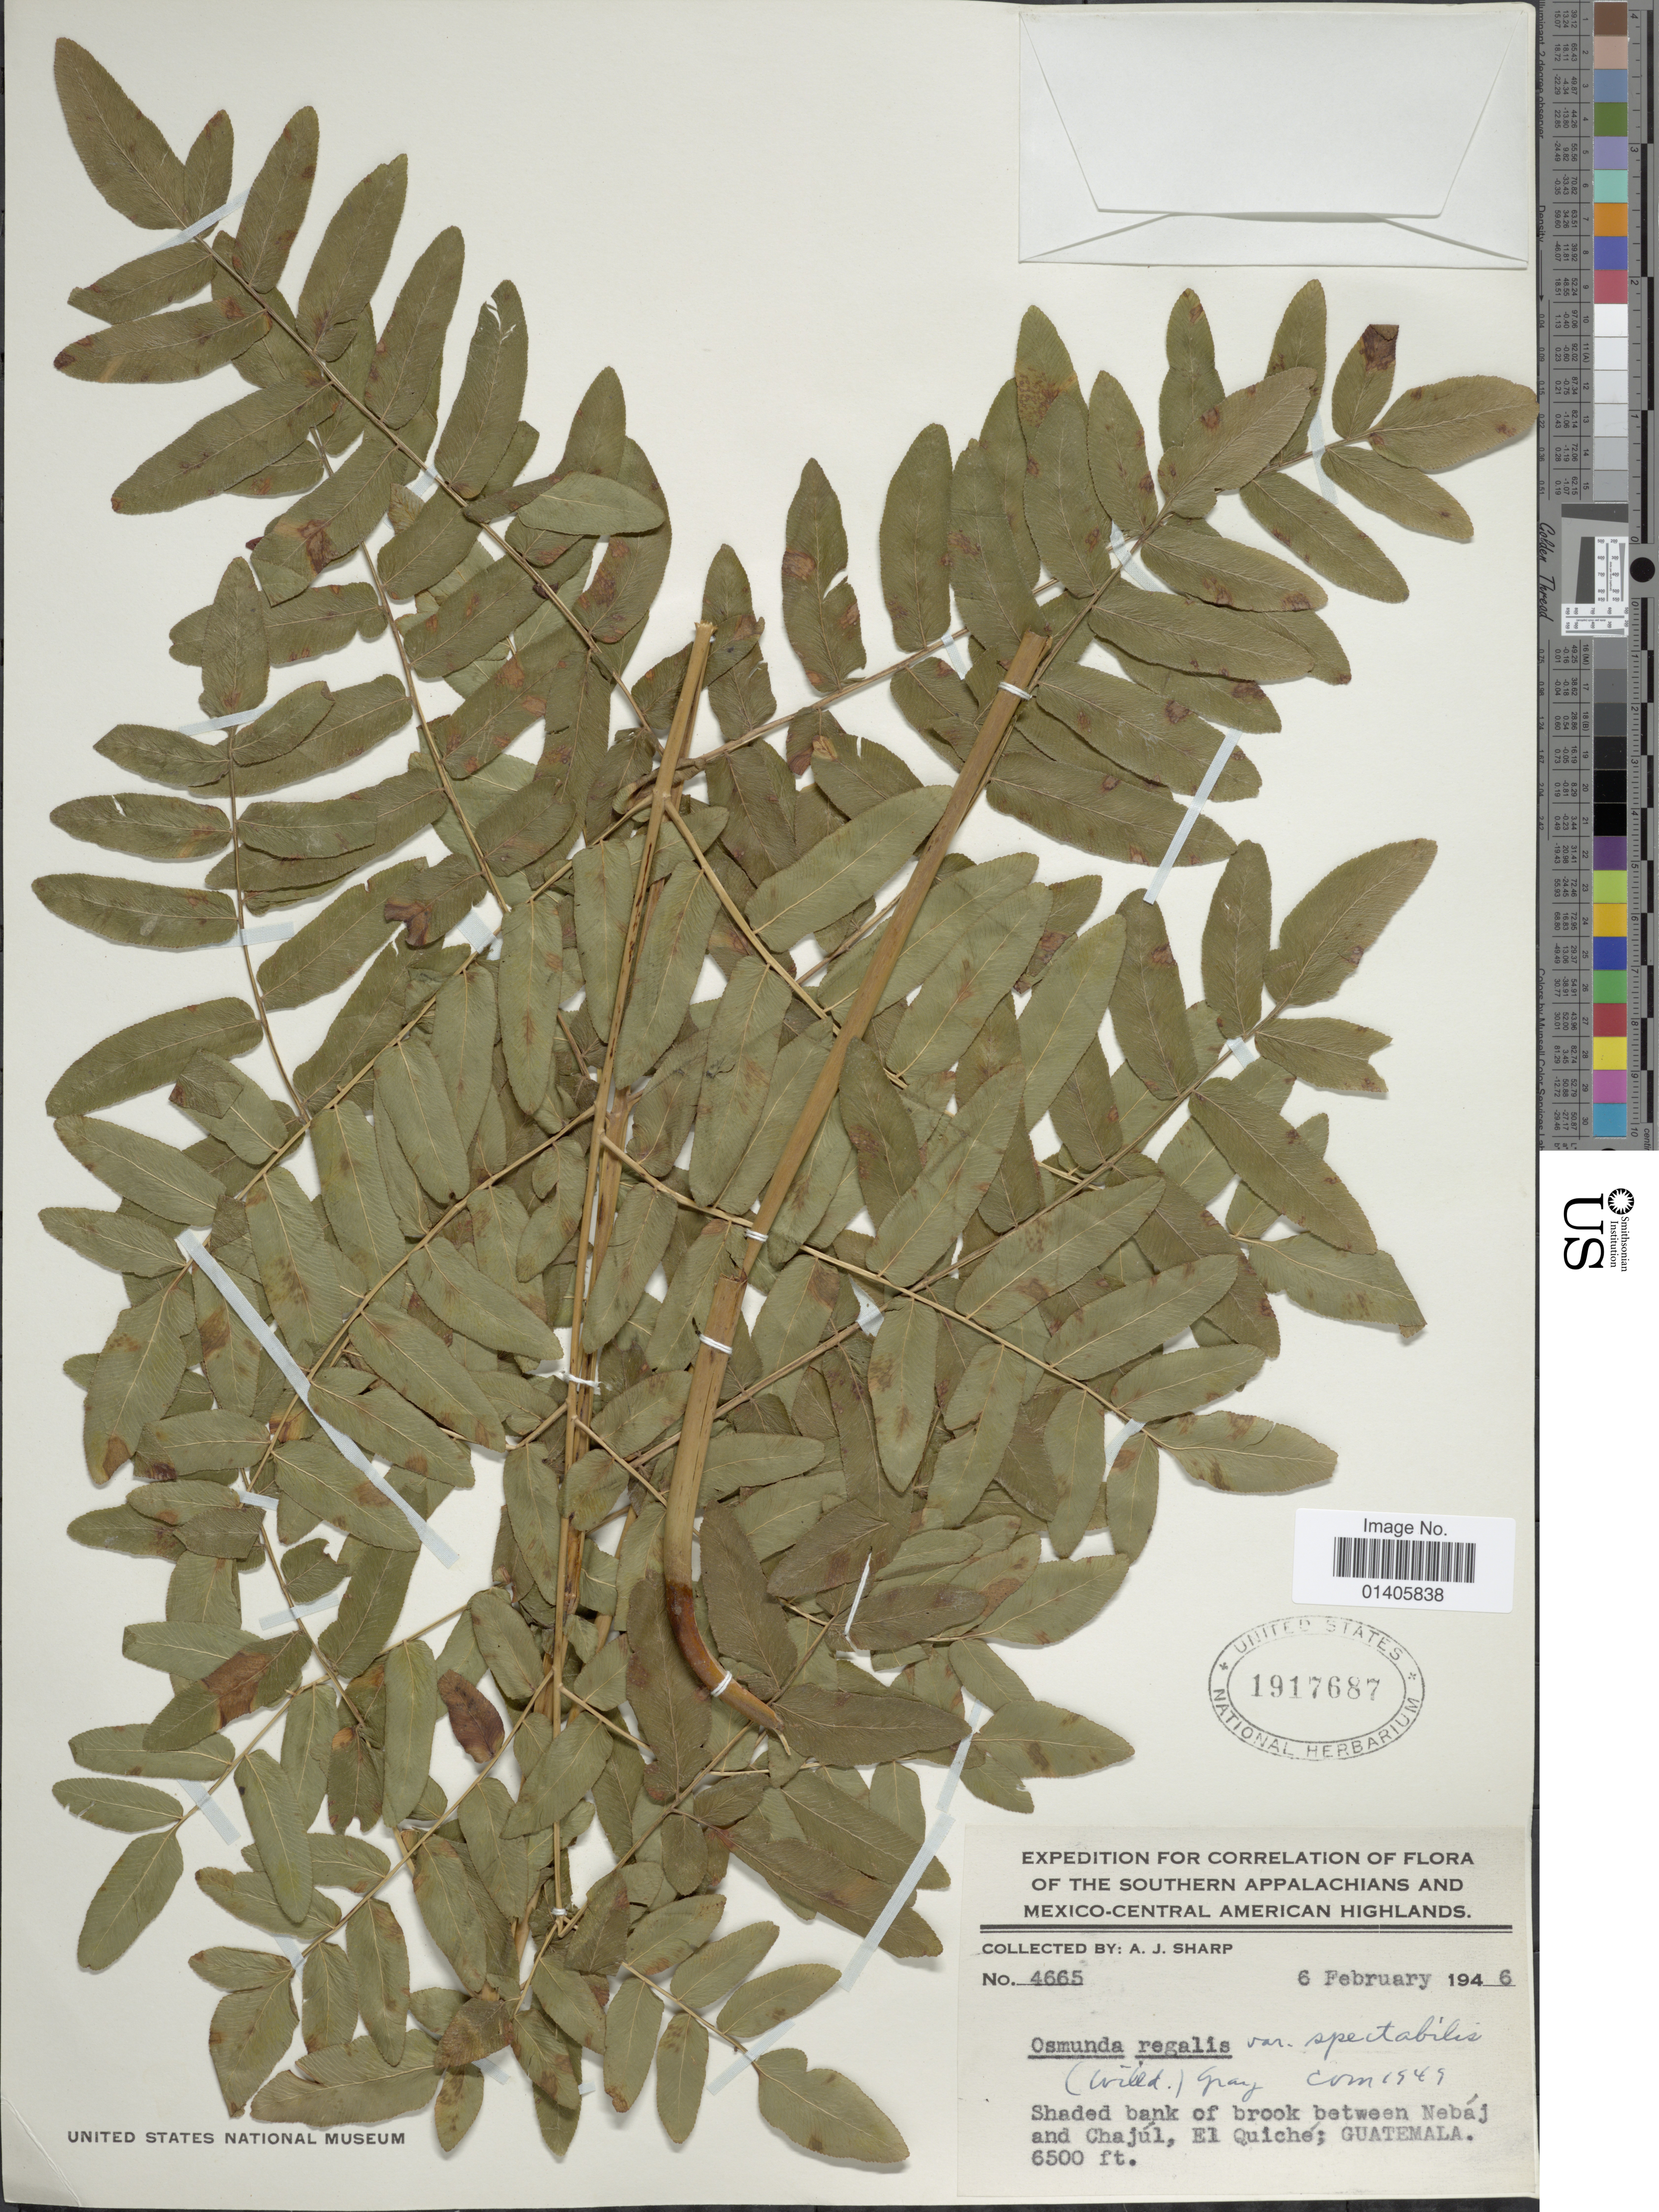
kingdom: Plantae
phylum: Tracheophyta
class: Polypodiopsida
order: Osmundales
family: Osmundaceae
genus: Osmunda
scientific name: Osmunda regalis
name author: L.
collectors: A. J. Sharp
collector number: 4665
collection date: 1946-02-06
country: Guatemala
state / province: El Quiché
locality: The Southern Appalachians and Mexico-Central American Highlands, Shaded bank of brook between Nebaj and Chajul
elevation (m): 1981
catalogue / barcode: US 1917687